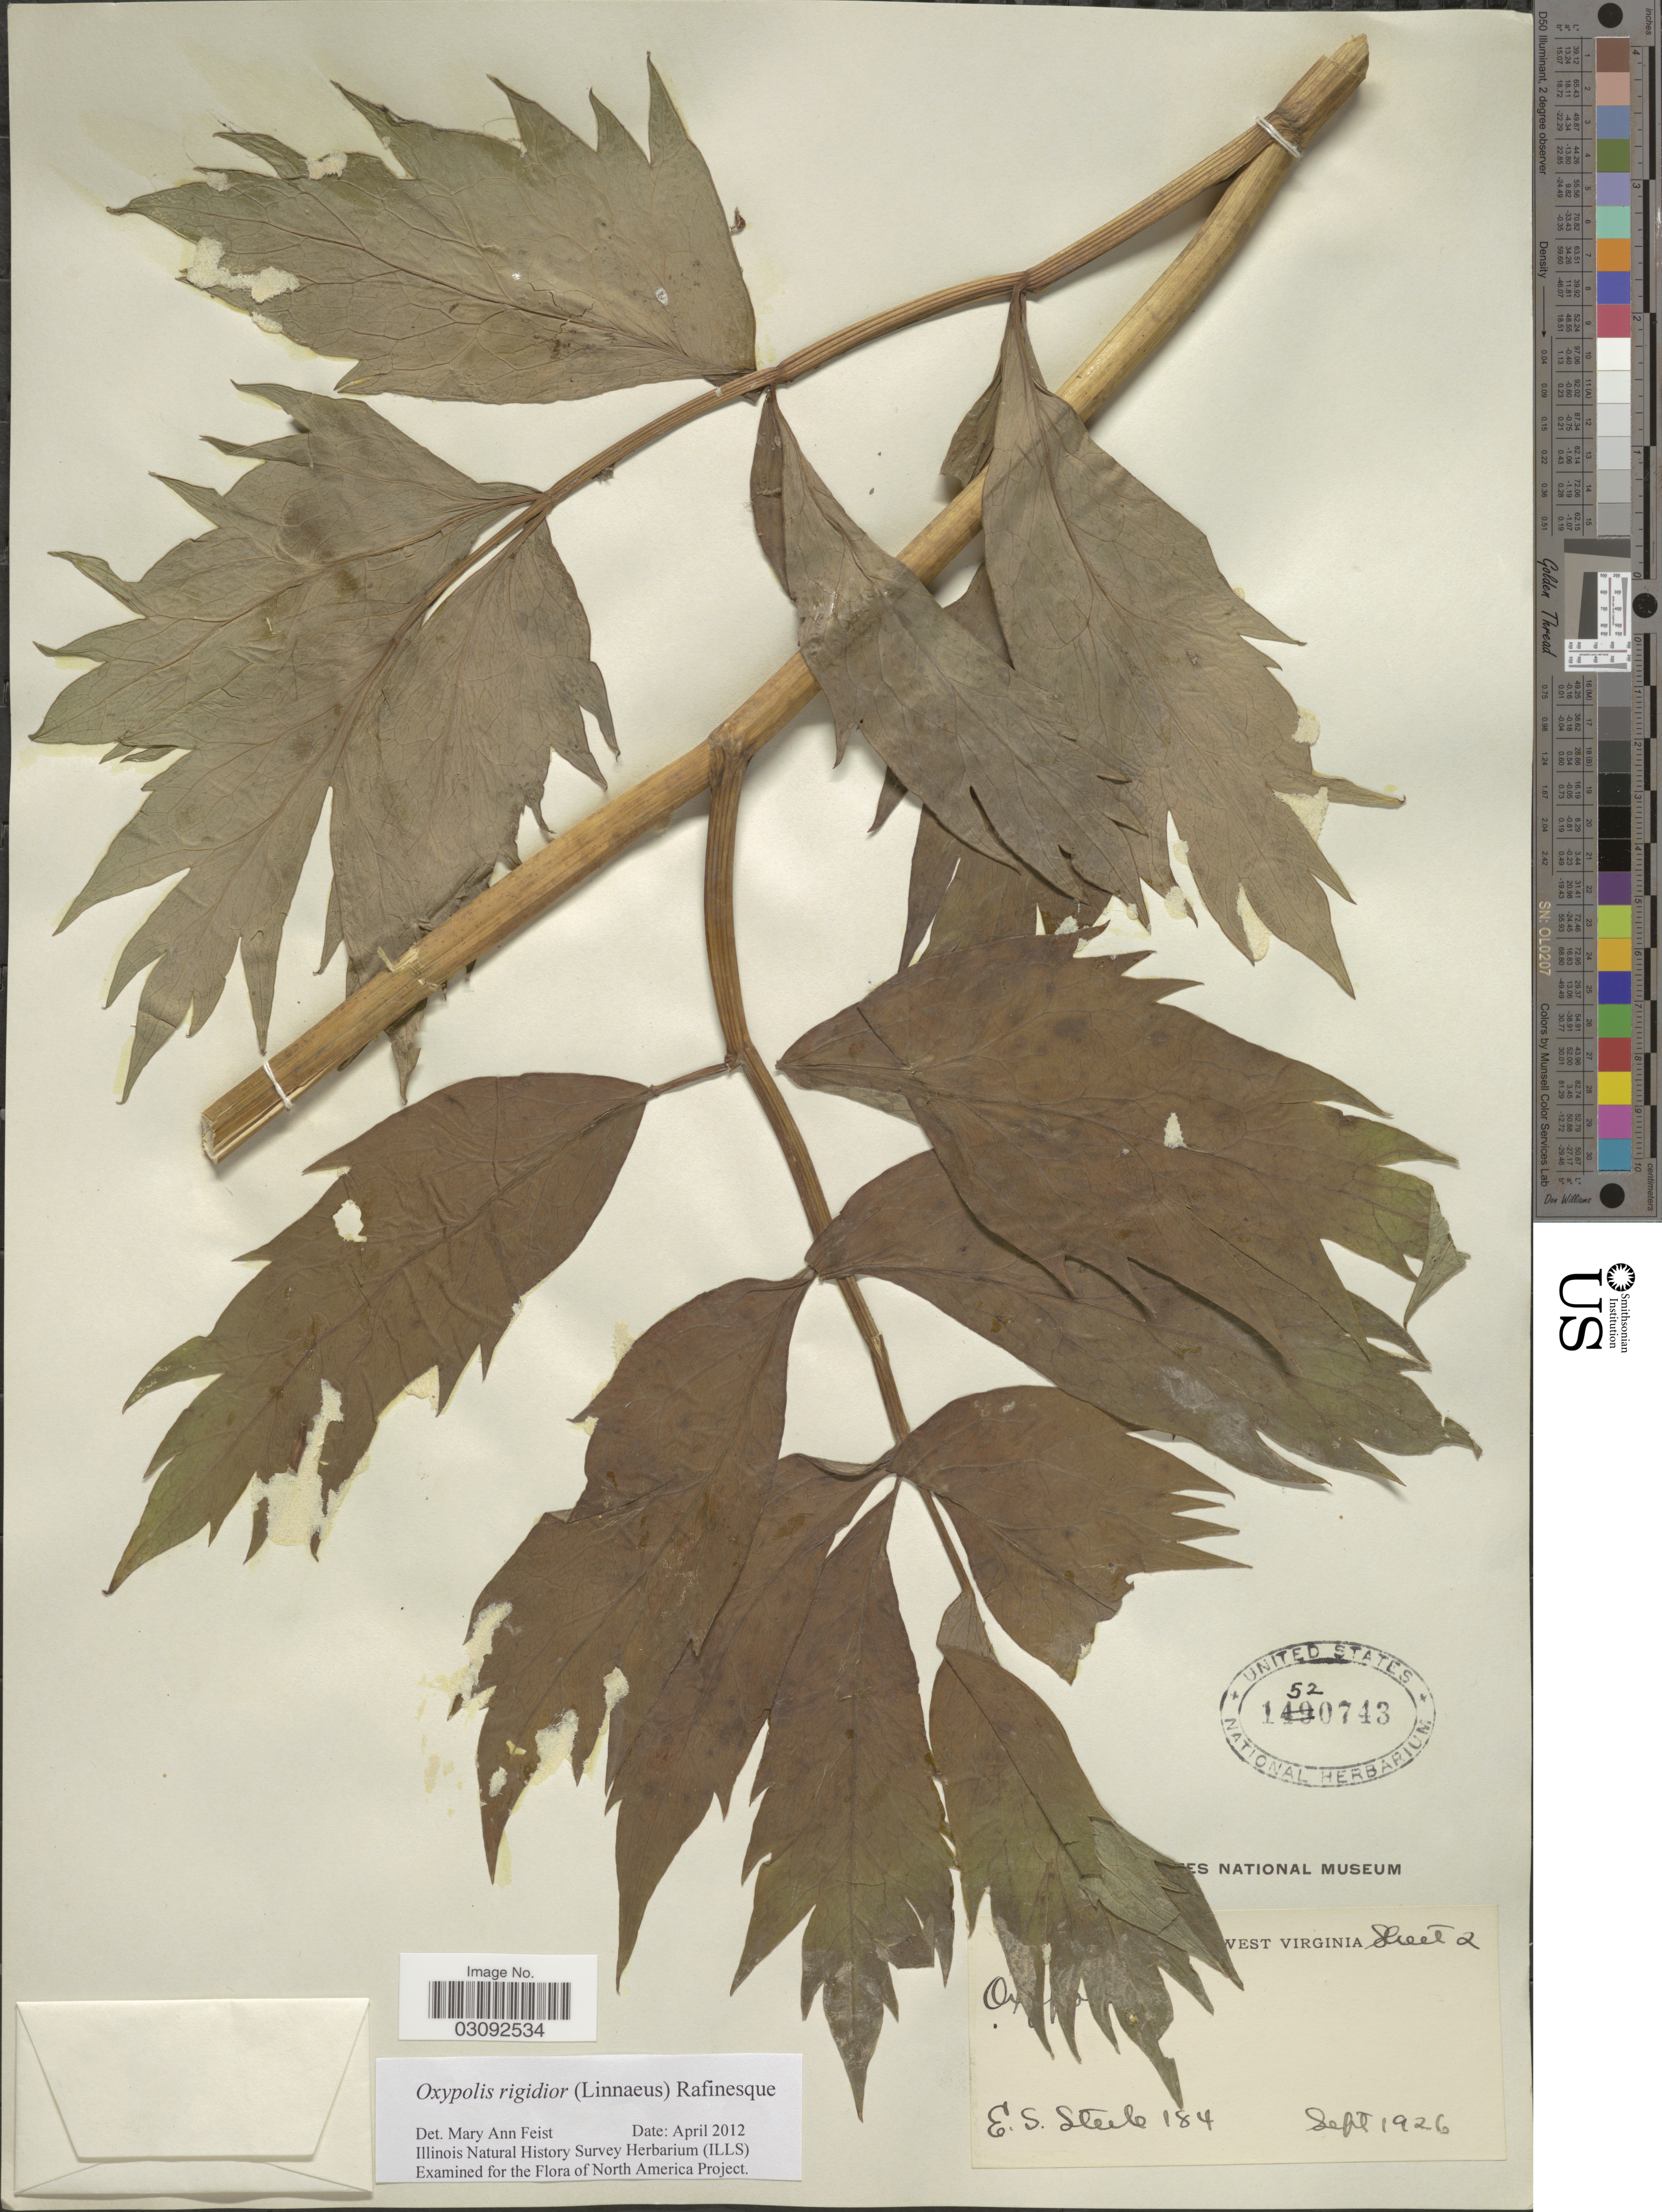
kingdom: Plantae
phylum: Tracheophyta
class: Magnoliopsida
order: Apiales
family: Apiaceae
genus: Oxypolis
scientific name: Oxypolis rigidior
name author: (L.) Raf.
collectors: E. Steele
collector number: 184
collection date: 1926-09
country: United States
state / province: West Virginia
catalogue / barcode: US 1520743